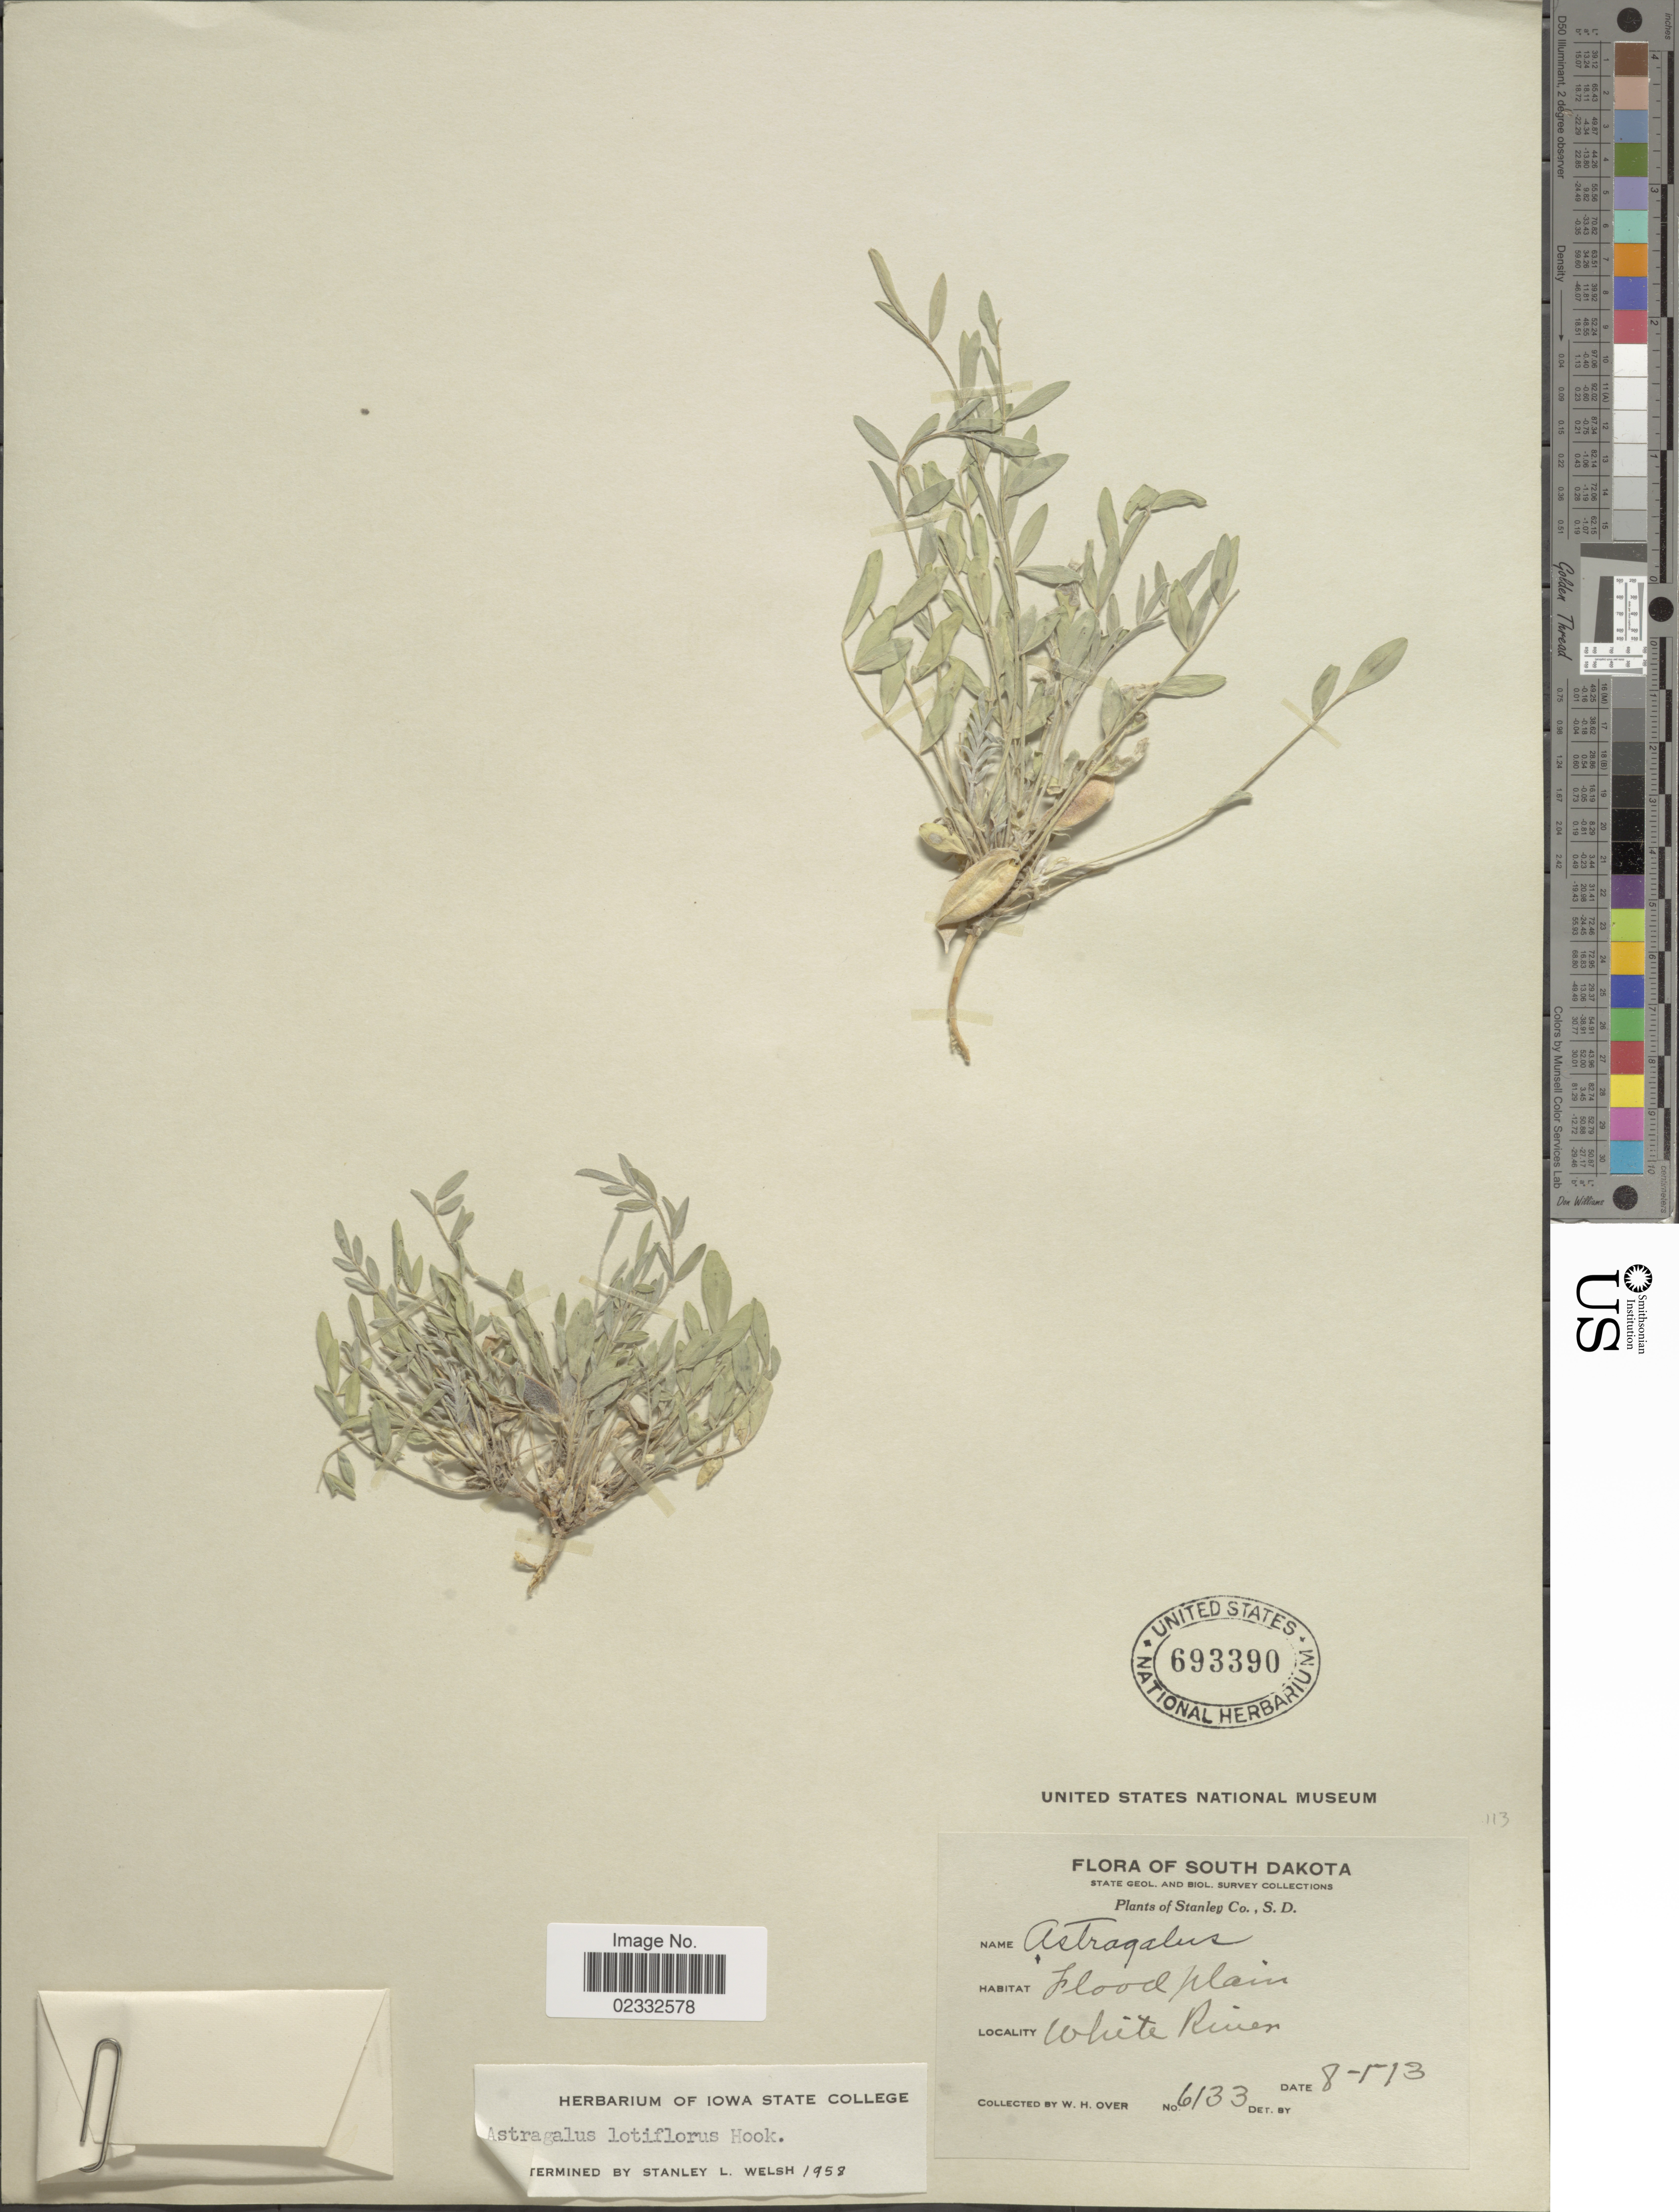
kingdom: Plantae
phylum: Tracheophyta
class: Magnoliopsida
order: Fabales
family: Fabaceae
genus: Astragalus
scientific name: Astragalus lotiflorus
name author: Hook.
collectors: W. Over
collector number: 6133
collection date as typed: Transcribed d/m/y: 8/1/3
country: United States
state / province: South Dakota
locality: Stanley Co., S. D. White River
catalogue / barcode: US 693390